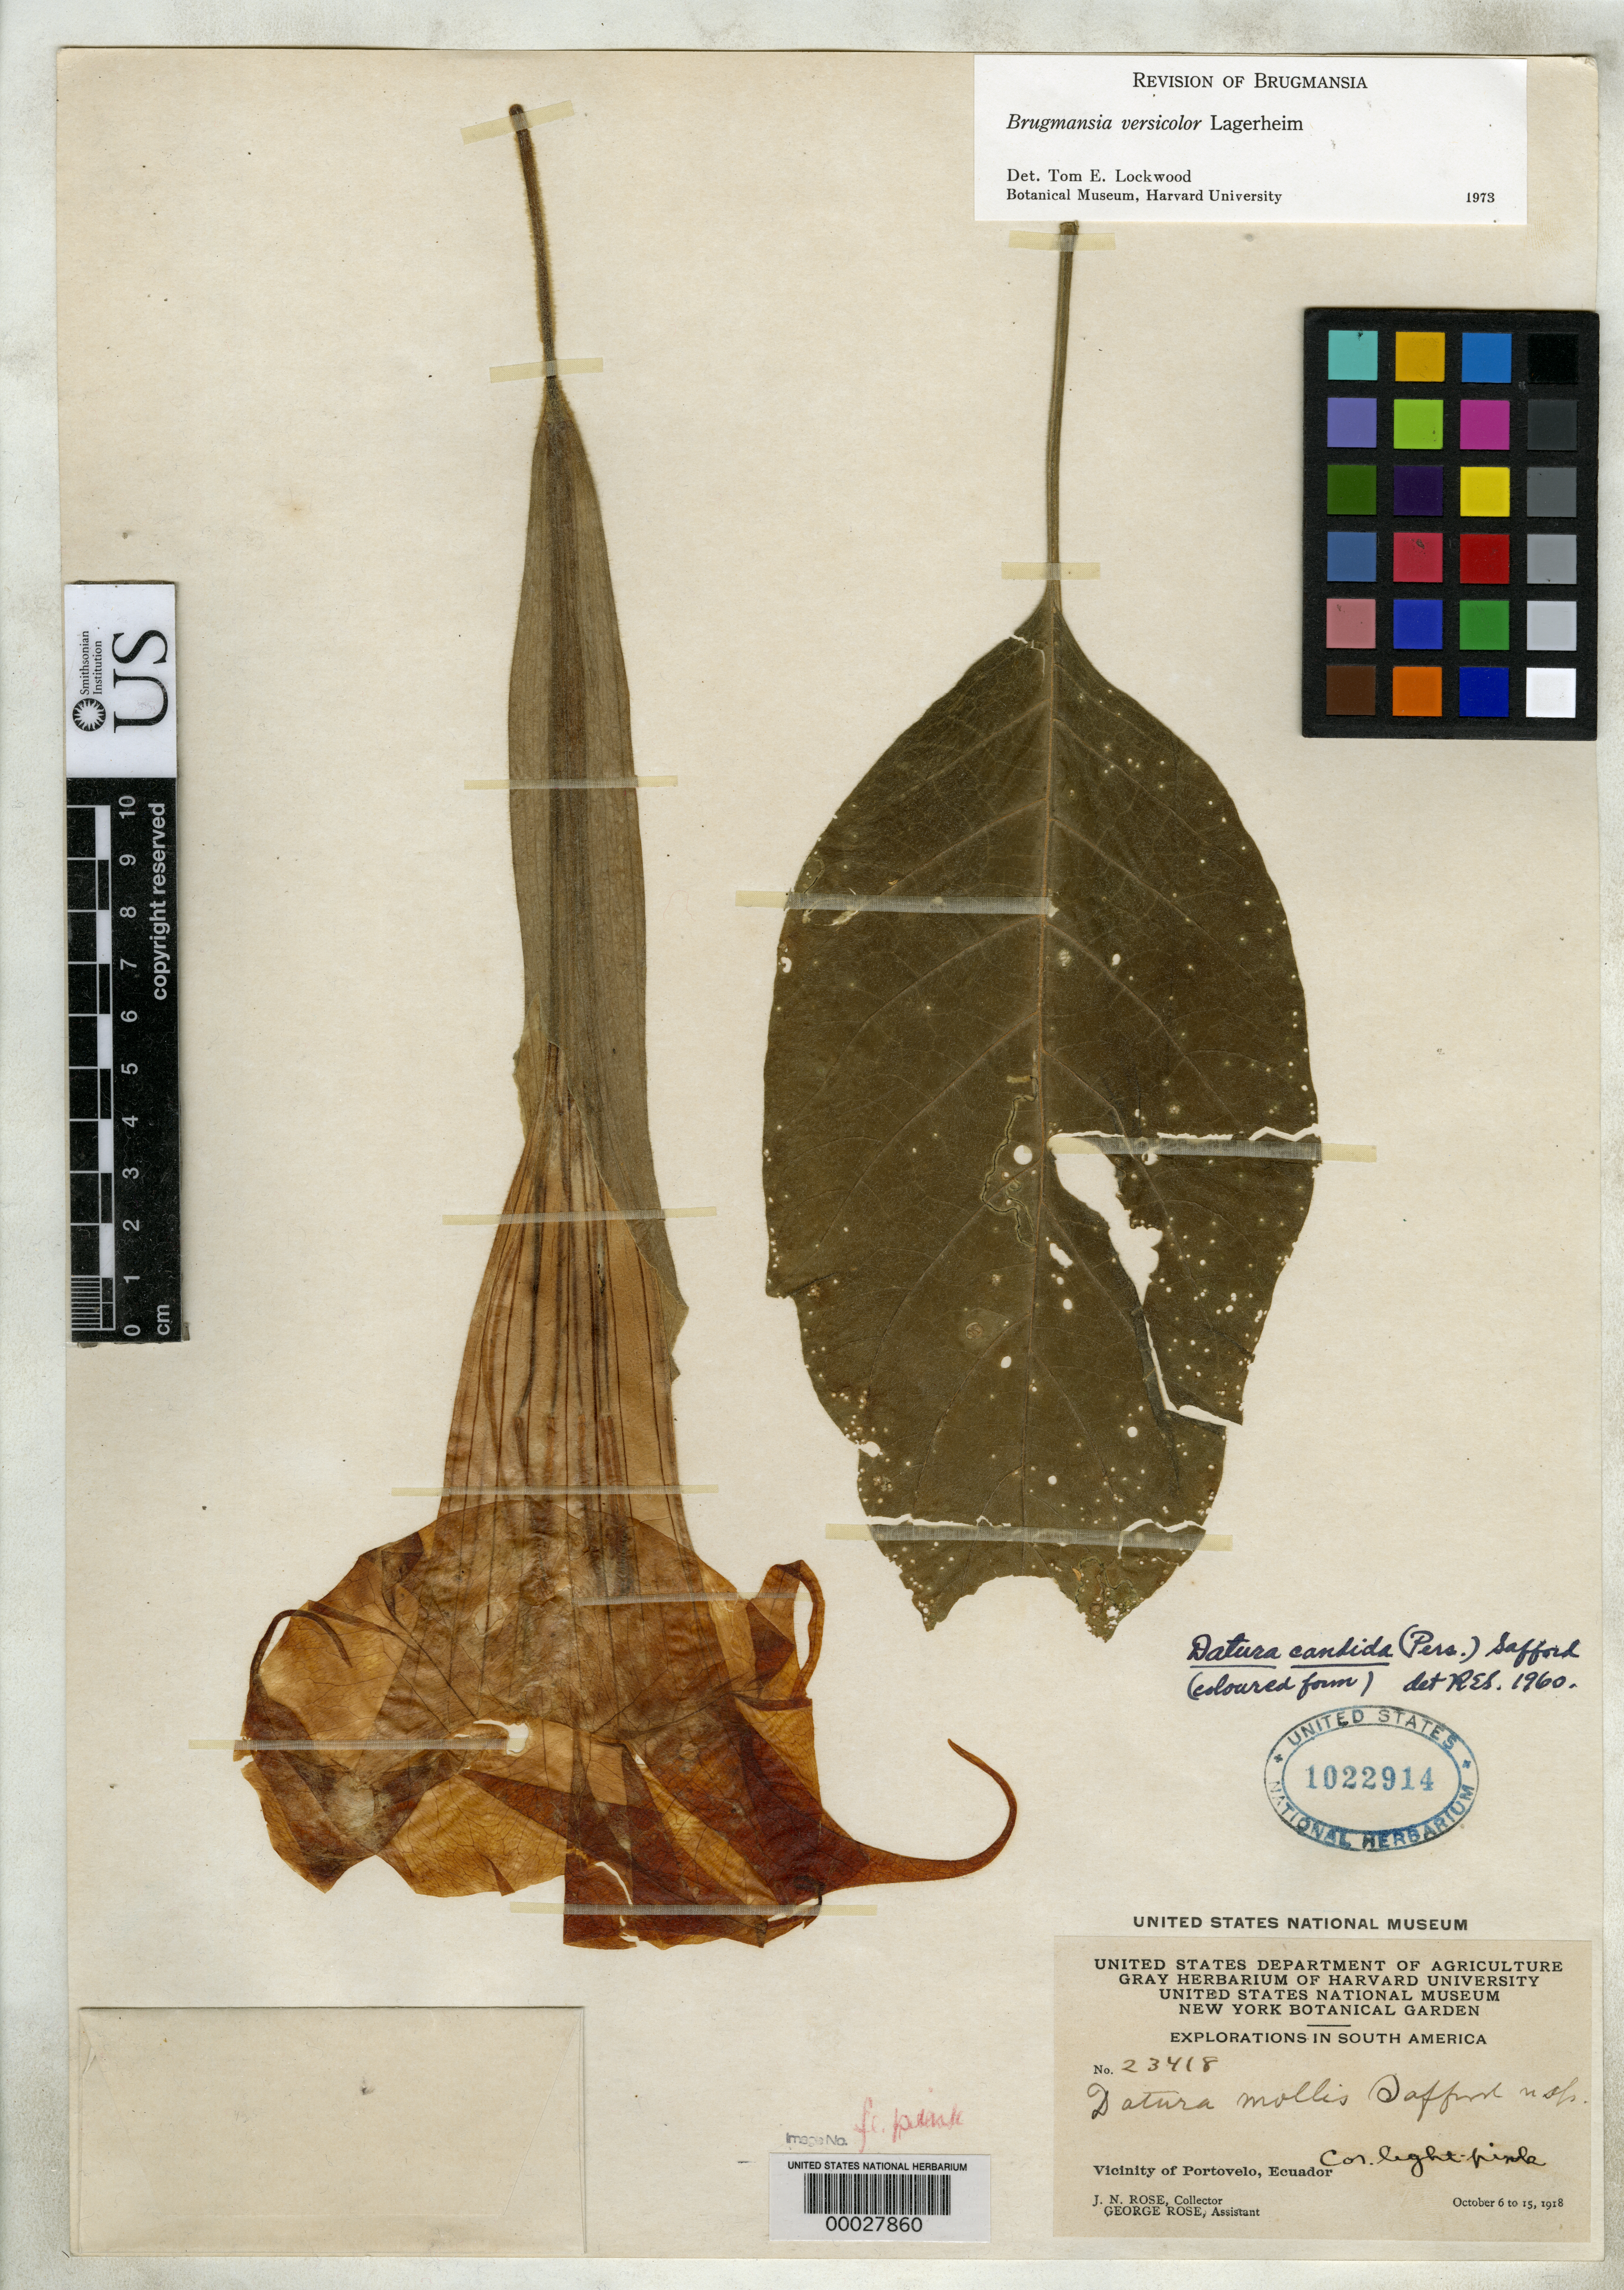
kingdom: Plantae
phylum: Tracheophyta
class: Magnoliopsida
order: Solanales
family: Solanaceae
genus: Datura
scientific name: Datura mollis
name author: Saff.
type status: Holotype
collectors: J. N. Rose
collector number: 23418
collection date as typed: Oct 1918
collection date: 1918-10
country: Ecuador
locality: Vicinity of Portovelo.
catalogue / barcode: US 1022914